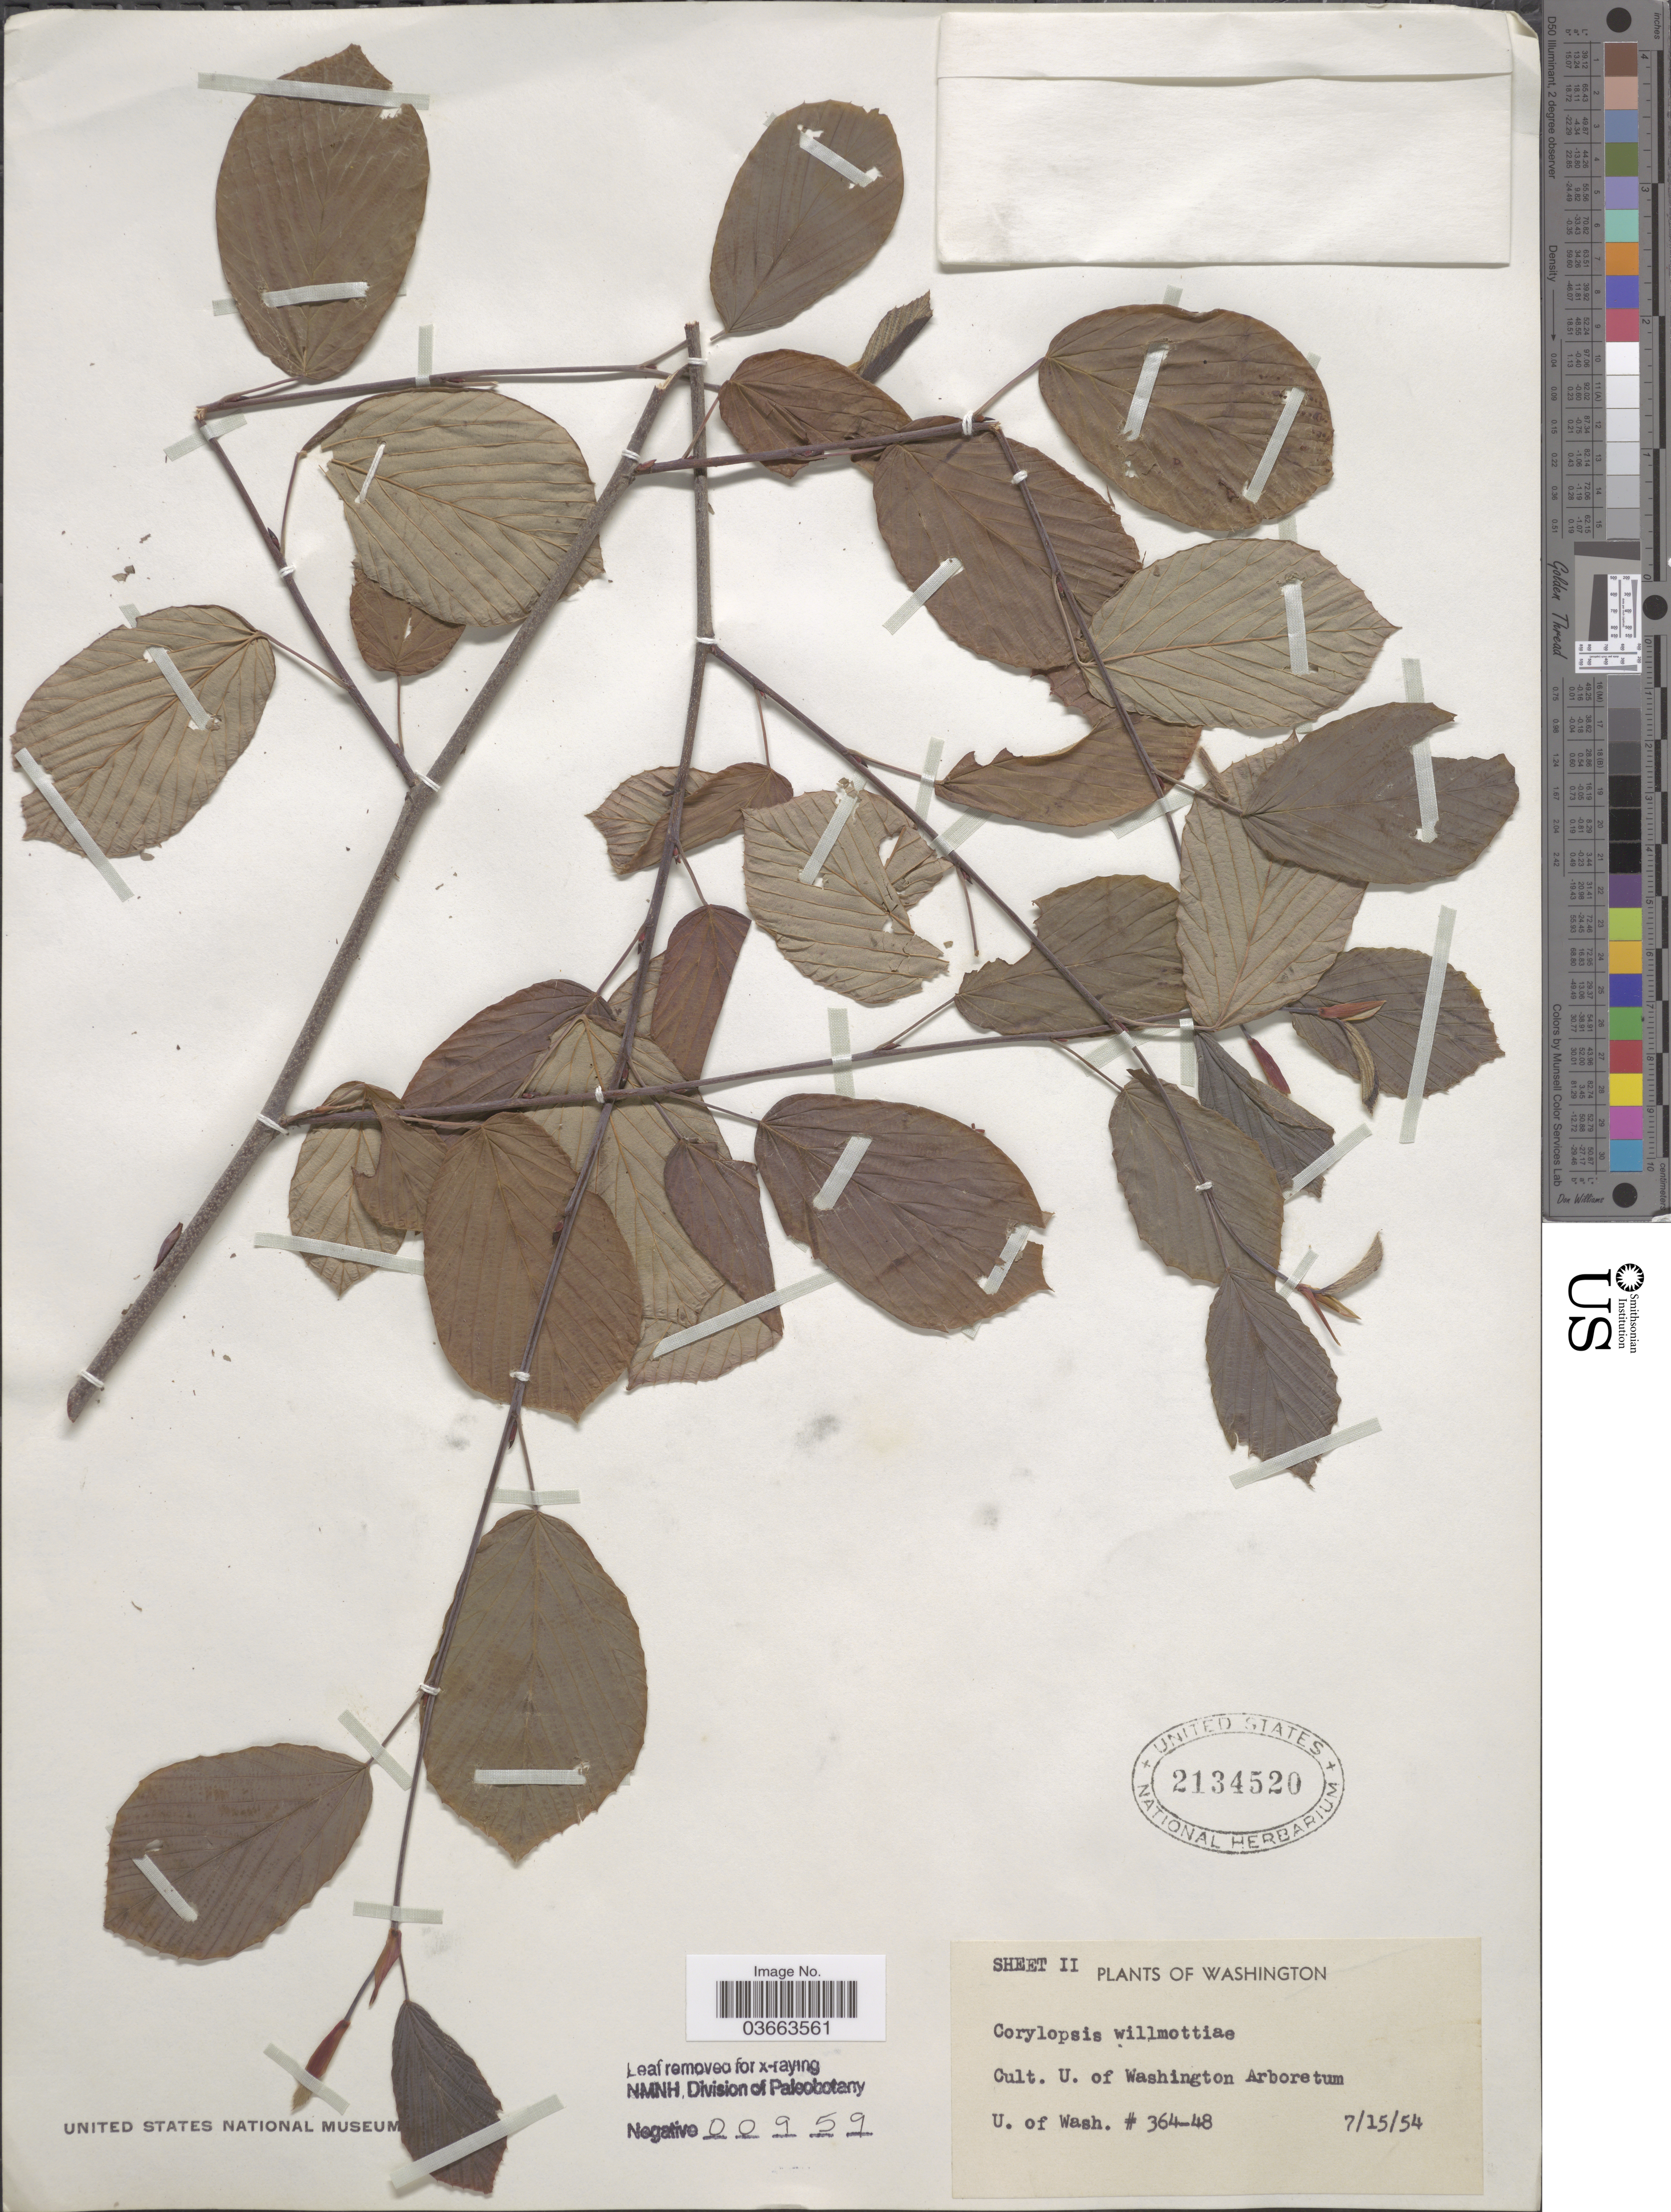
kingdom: Plantae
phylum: Tracheophyta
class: Magnoliopsida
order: Saxifragales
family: Hamamelidaceae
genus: Corylopsis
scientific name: Corylopsis willmottiae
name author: Rehder & E.H. Wilson in Sarg.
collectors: University of Washington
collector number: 364-48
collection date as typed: Transcribed d/m/y: 15/7/54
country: United States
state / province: Washington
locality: U. of Washington Arboretum.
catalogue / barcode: US 2134520